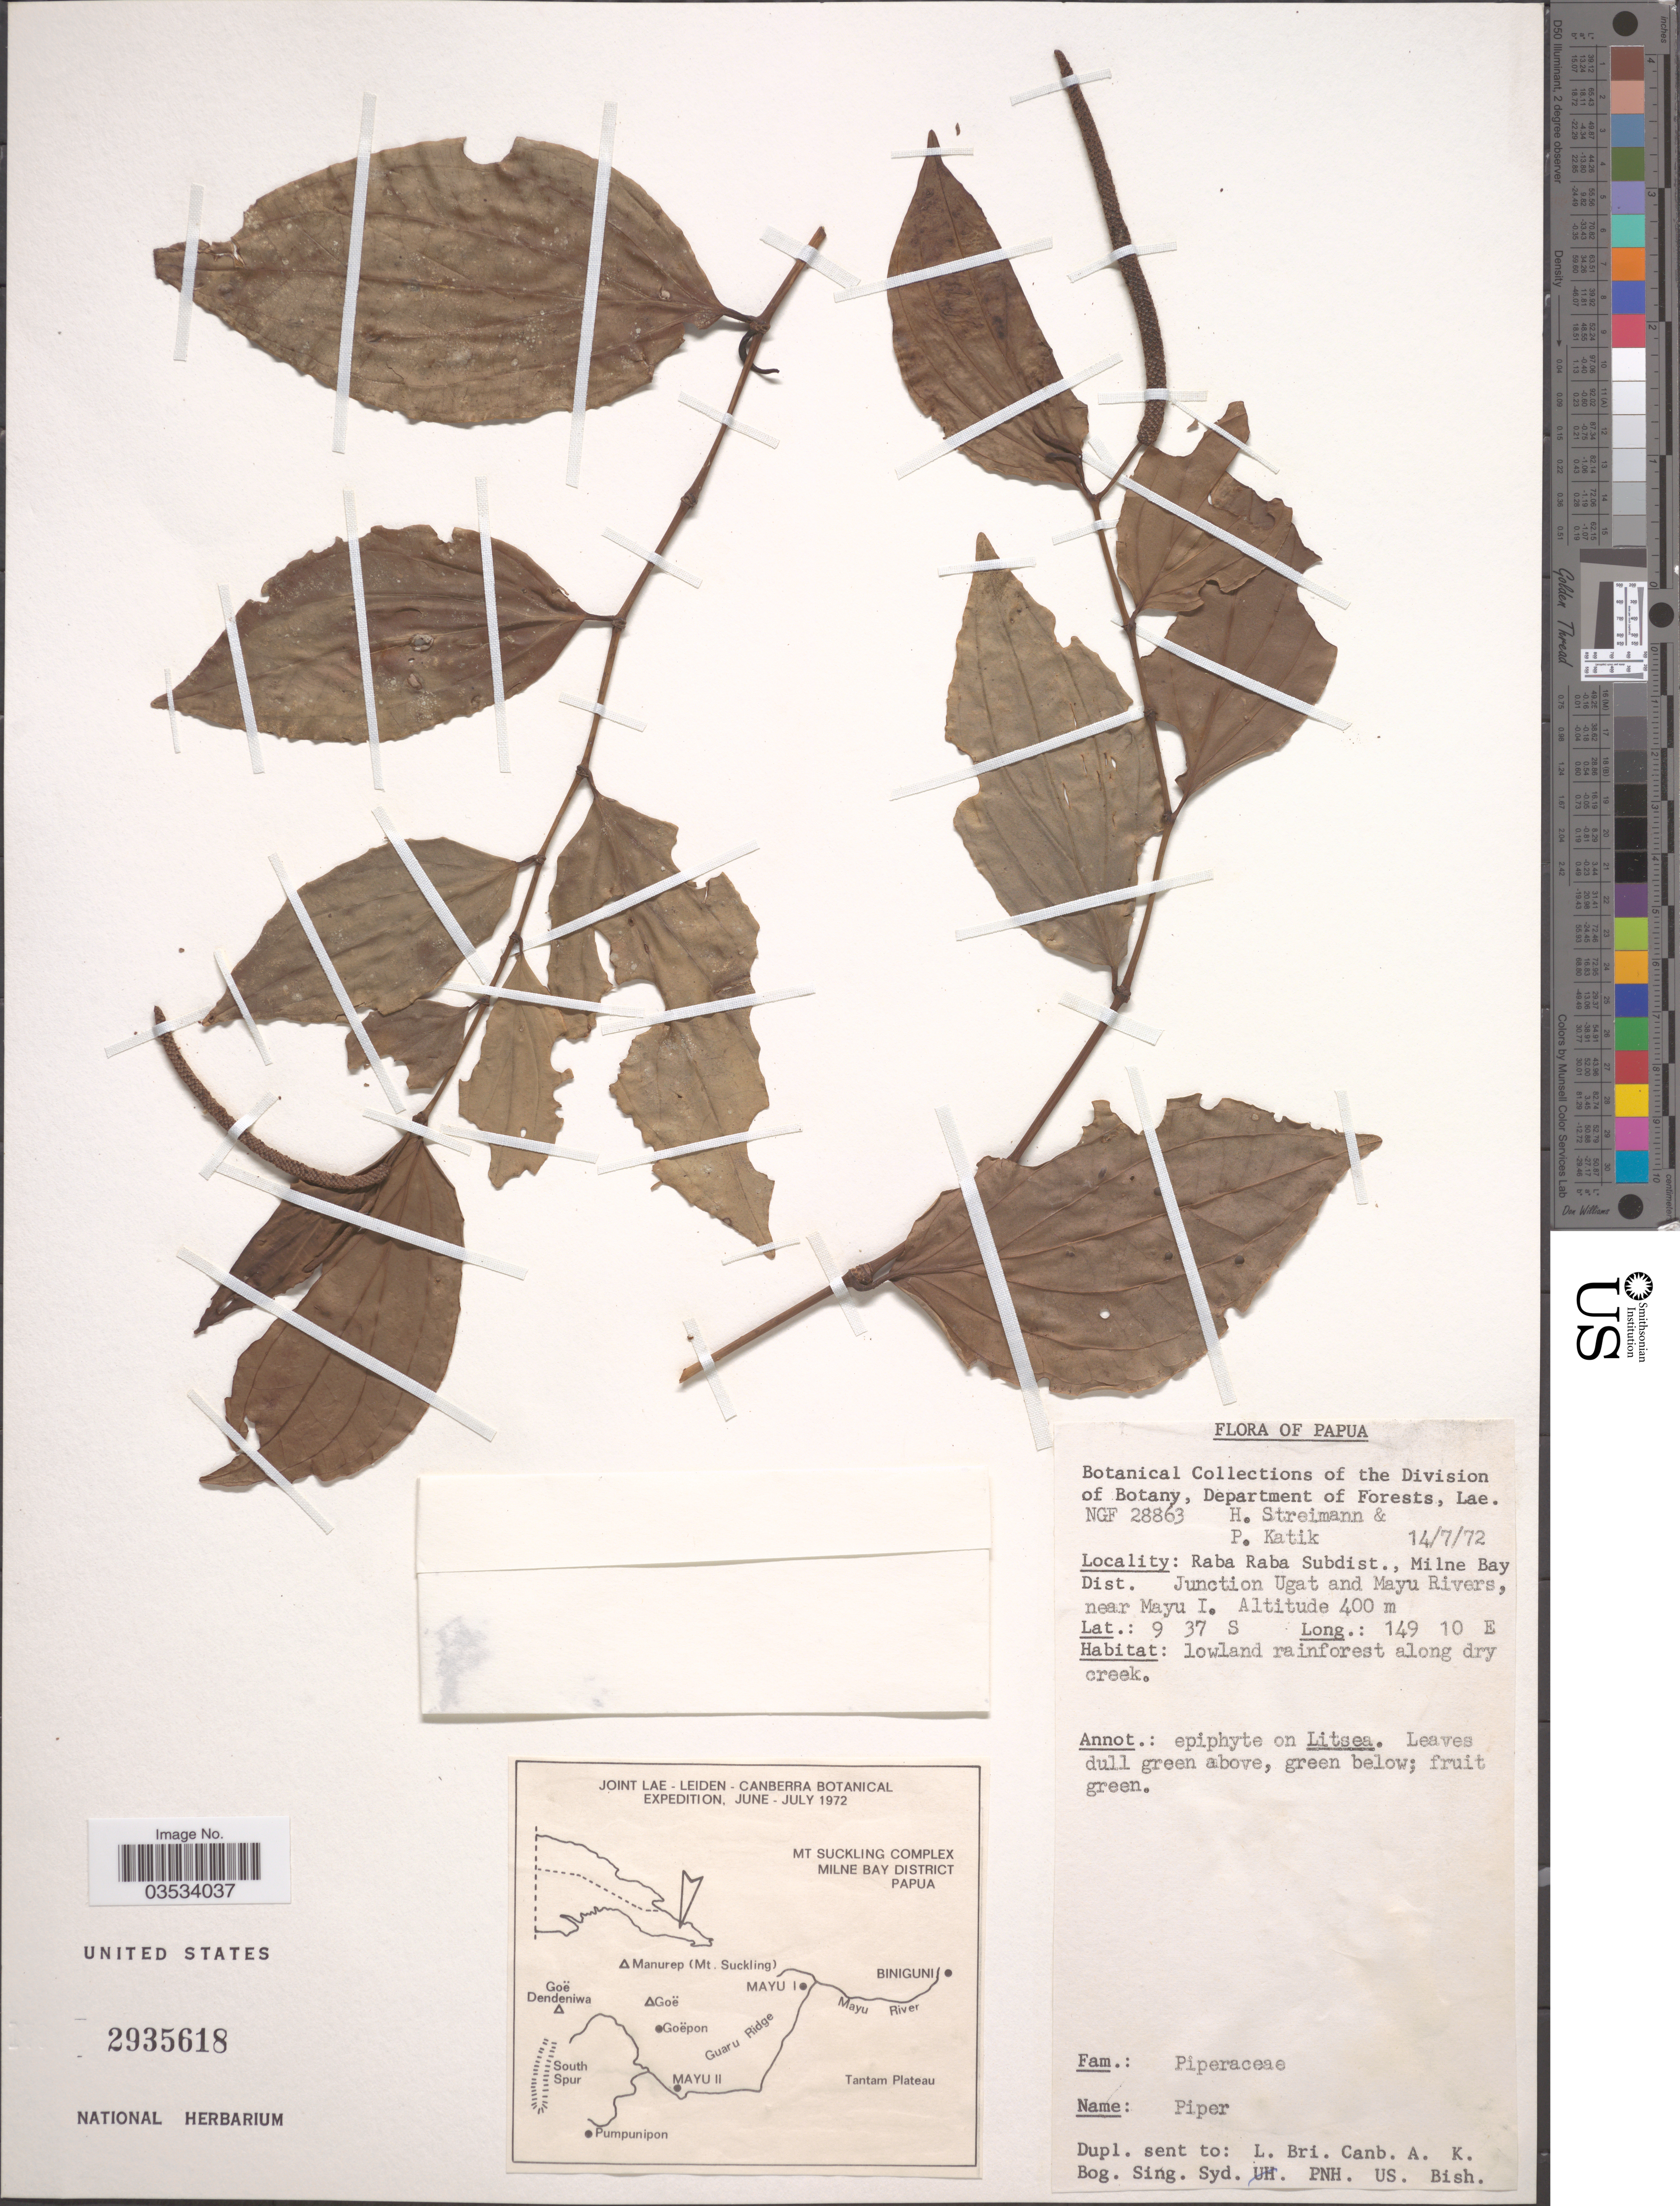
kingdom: Plantae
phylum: Tracheophyta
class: Magnoliopsida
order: Piperales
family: Piperaceae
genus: Piper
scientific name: Piper sp.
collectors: H. Streimann & P. Katik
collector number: NGF28863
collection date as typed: Transcribed d/m/y: 14/7/72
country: Papua New Guinea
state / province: Milne Bay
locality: Papua. Raba Raba Subdist., Milne Bay Dist. Junction Ugat and Mayu Rivers, near Mayu I.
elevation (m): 400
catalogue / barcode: US 2935618